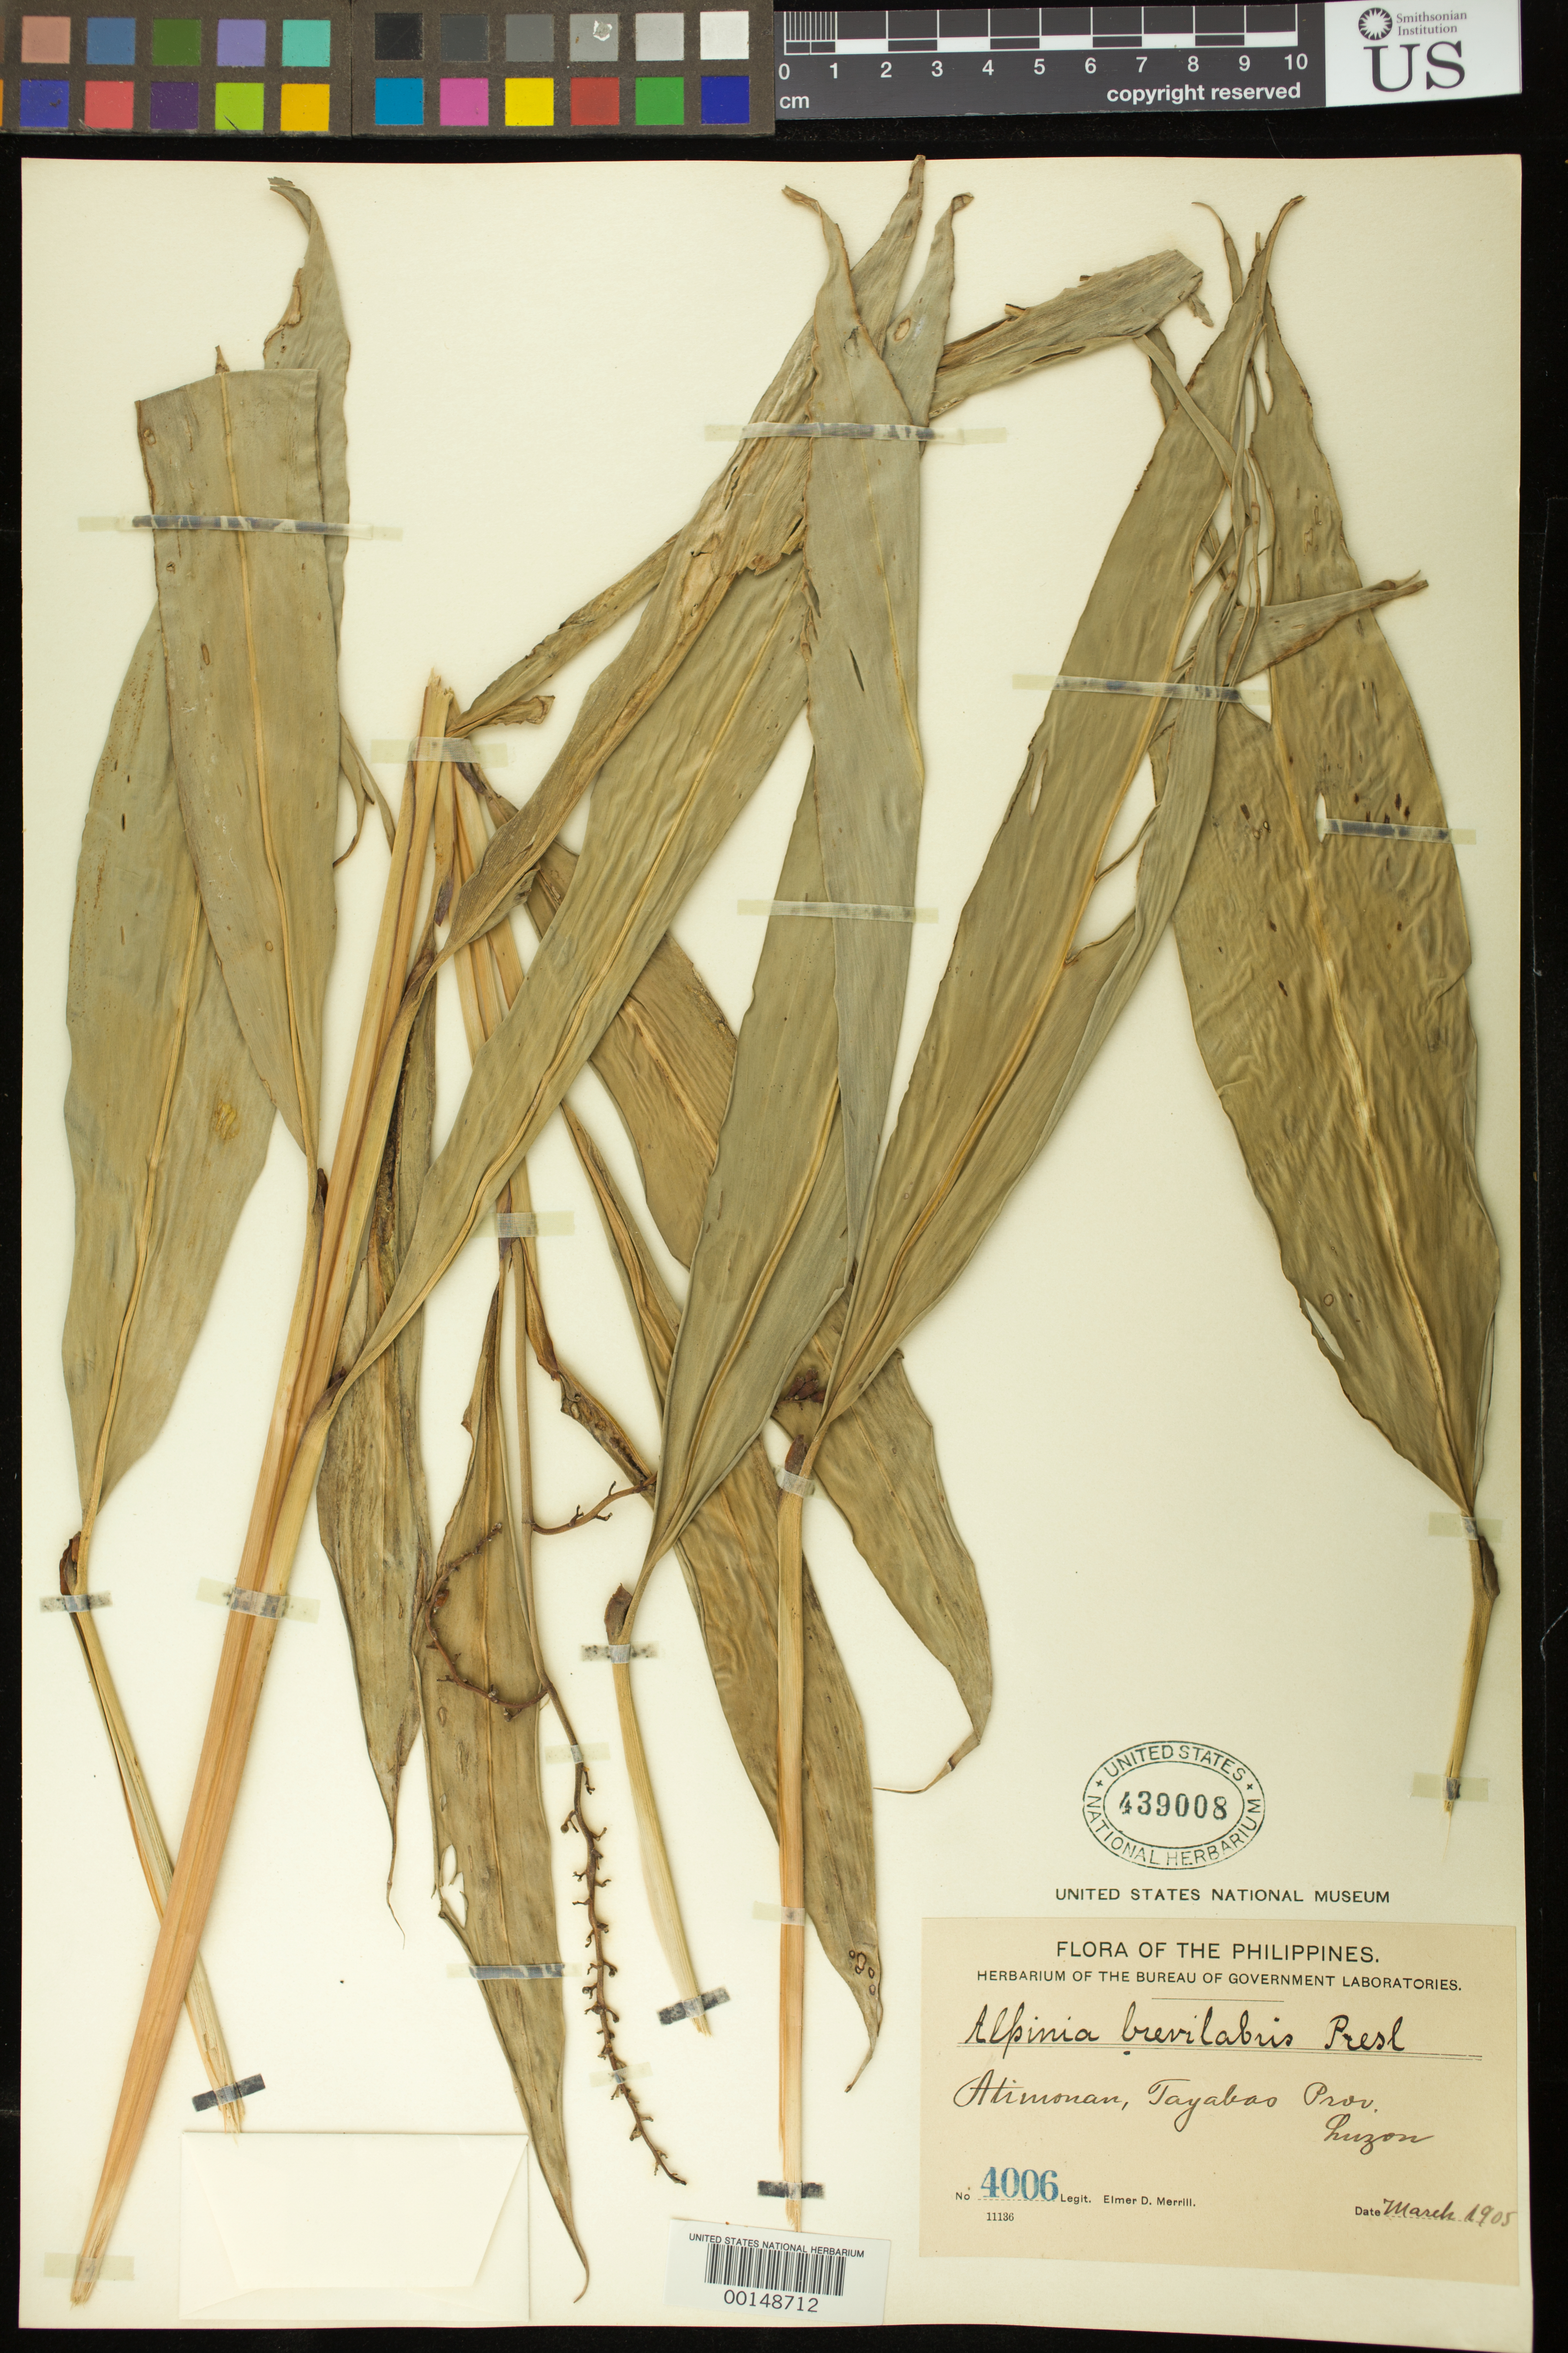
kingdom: Plantae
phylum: Tracheophyta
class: Liliopsida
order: Zingiberales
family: Zingiberaceae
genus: Alpinia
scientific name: Alpinia brevilabris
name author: C. Presl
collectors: E. D. Merrill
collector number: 4006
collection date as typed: Mar 1905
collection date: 1905-03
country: Philippines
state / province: Calabarzon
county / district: Quezon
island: Luzon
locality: Atimonan, tayabas prov. [= quezon province]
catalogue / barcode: US 439008